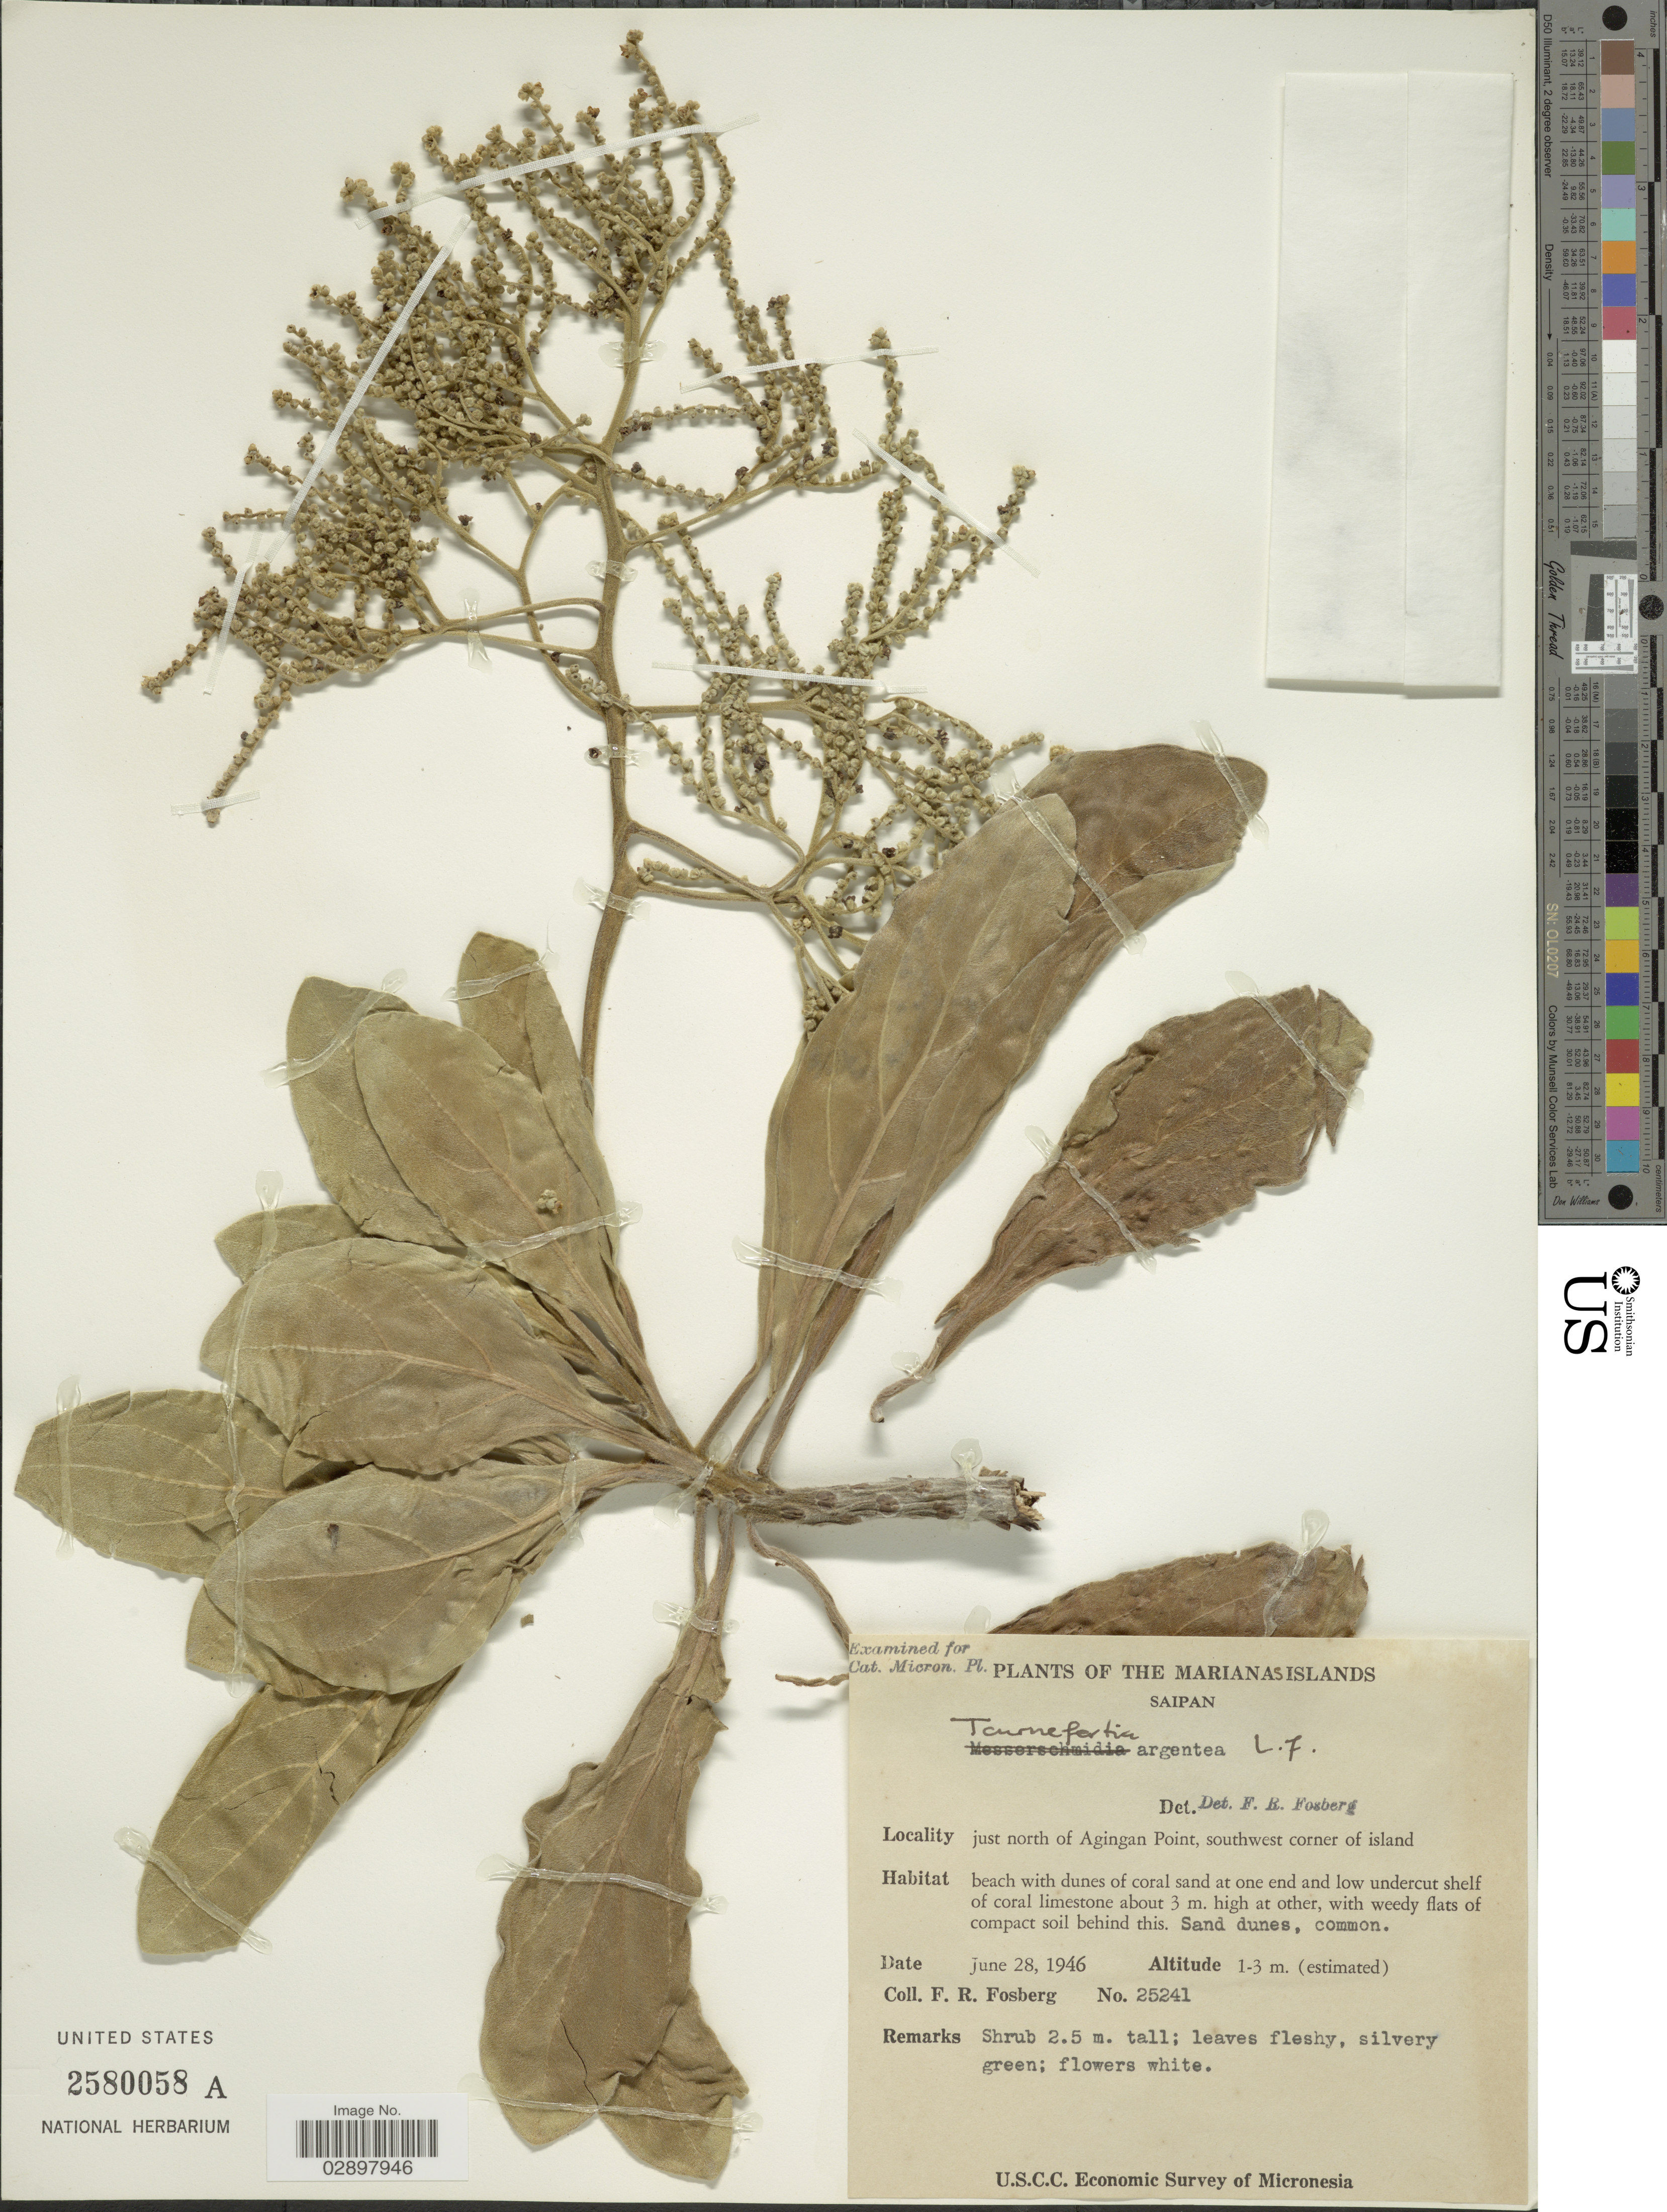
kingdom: Plantae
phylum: Tracheophyta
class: Magnoliopsida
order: Boraginales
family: Heliotropiaceae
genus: Heliotropium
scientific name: Heliotropium arboreum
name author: (Blanco) Mabberley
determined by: Wagner, W. L., (BOT), Smithsonian Institution - National Museum of Natural History (UNITED STATES)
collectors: F. R. Fosberg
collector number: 25241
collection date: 1946-06-28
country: Northern Mariana Islands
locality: The Marianas Islands. Saipan, just north of Agingan Point, southwest corner of island.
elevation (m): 1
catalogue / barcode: US 2580058A